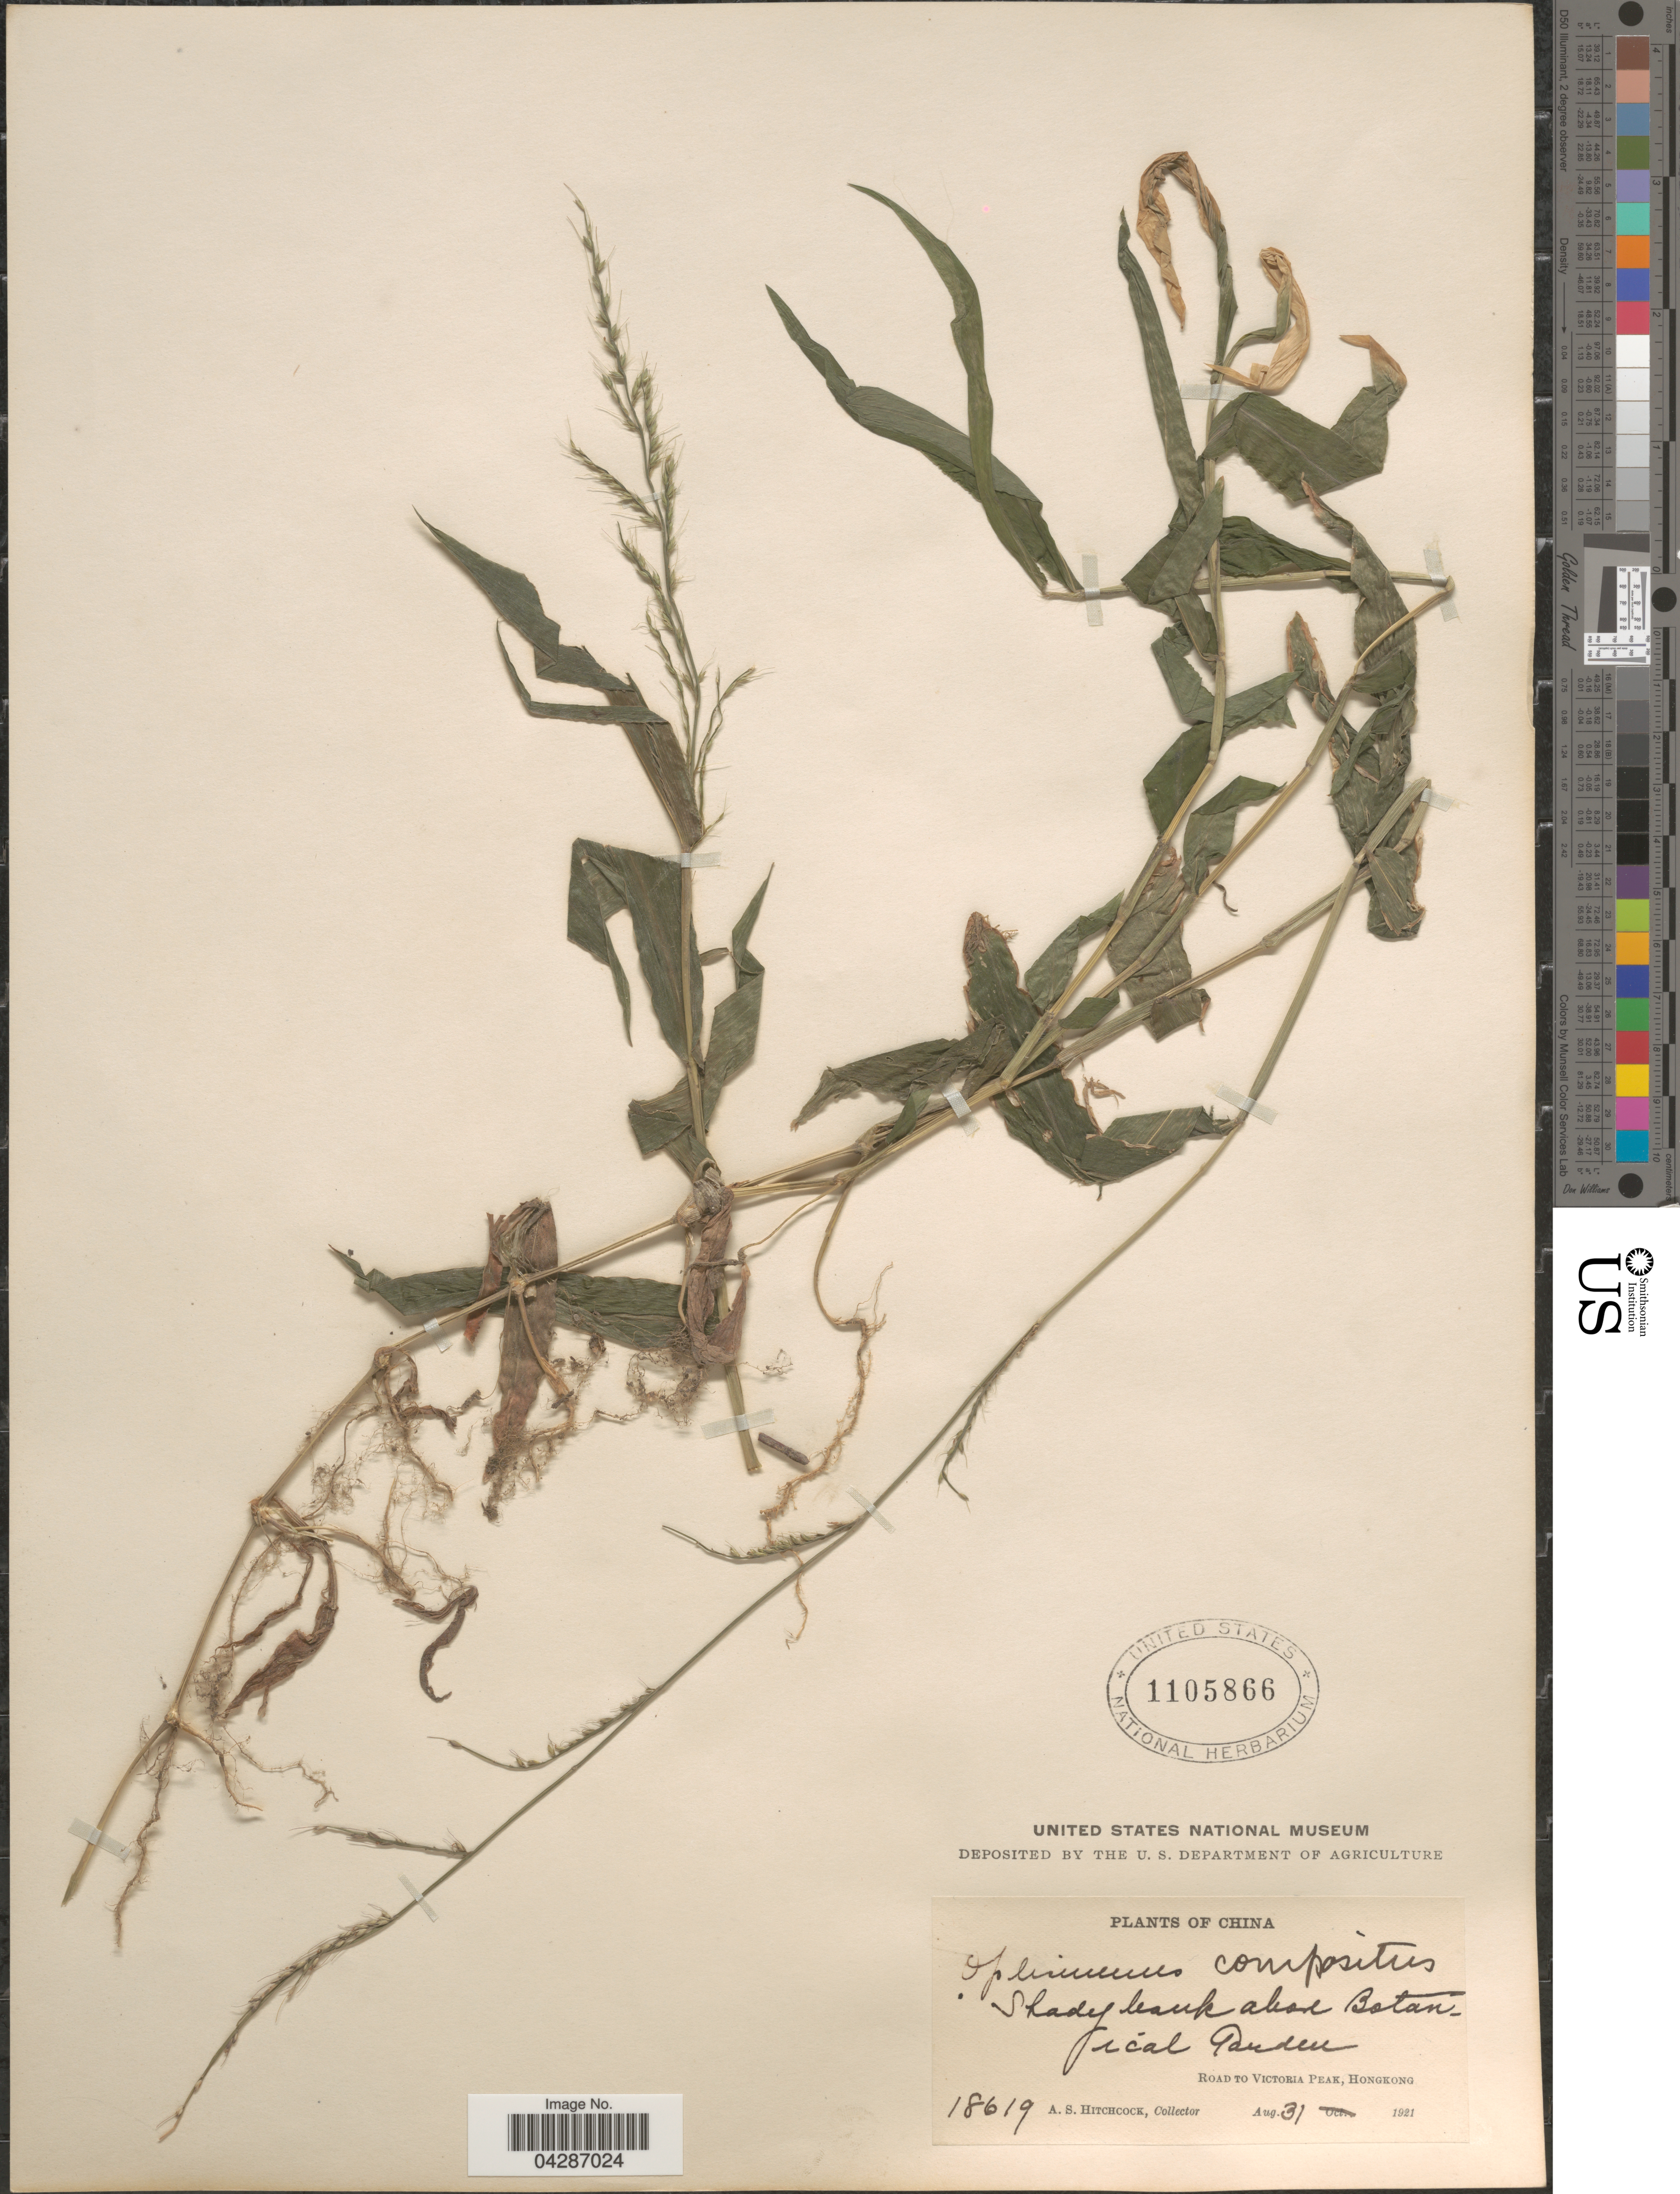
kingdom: Plantae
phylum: Tracheophyta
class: Liliopsida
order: Poales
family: Poaceae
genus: Oplismenus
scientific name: Oplismenus compositus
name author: (L.) P. Beauv.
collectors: A. S. Hitchcock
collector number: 18619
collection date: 1921-08-31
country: China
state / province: Hong Kong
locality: Shady bank above Botanical Garden. Road to Victoria Peak.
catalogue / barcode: US 1105866